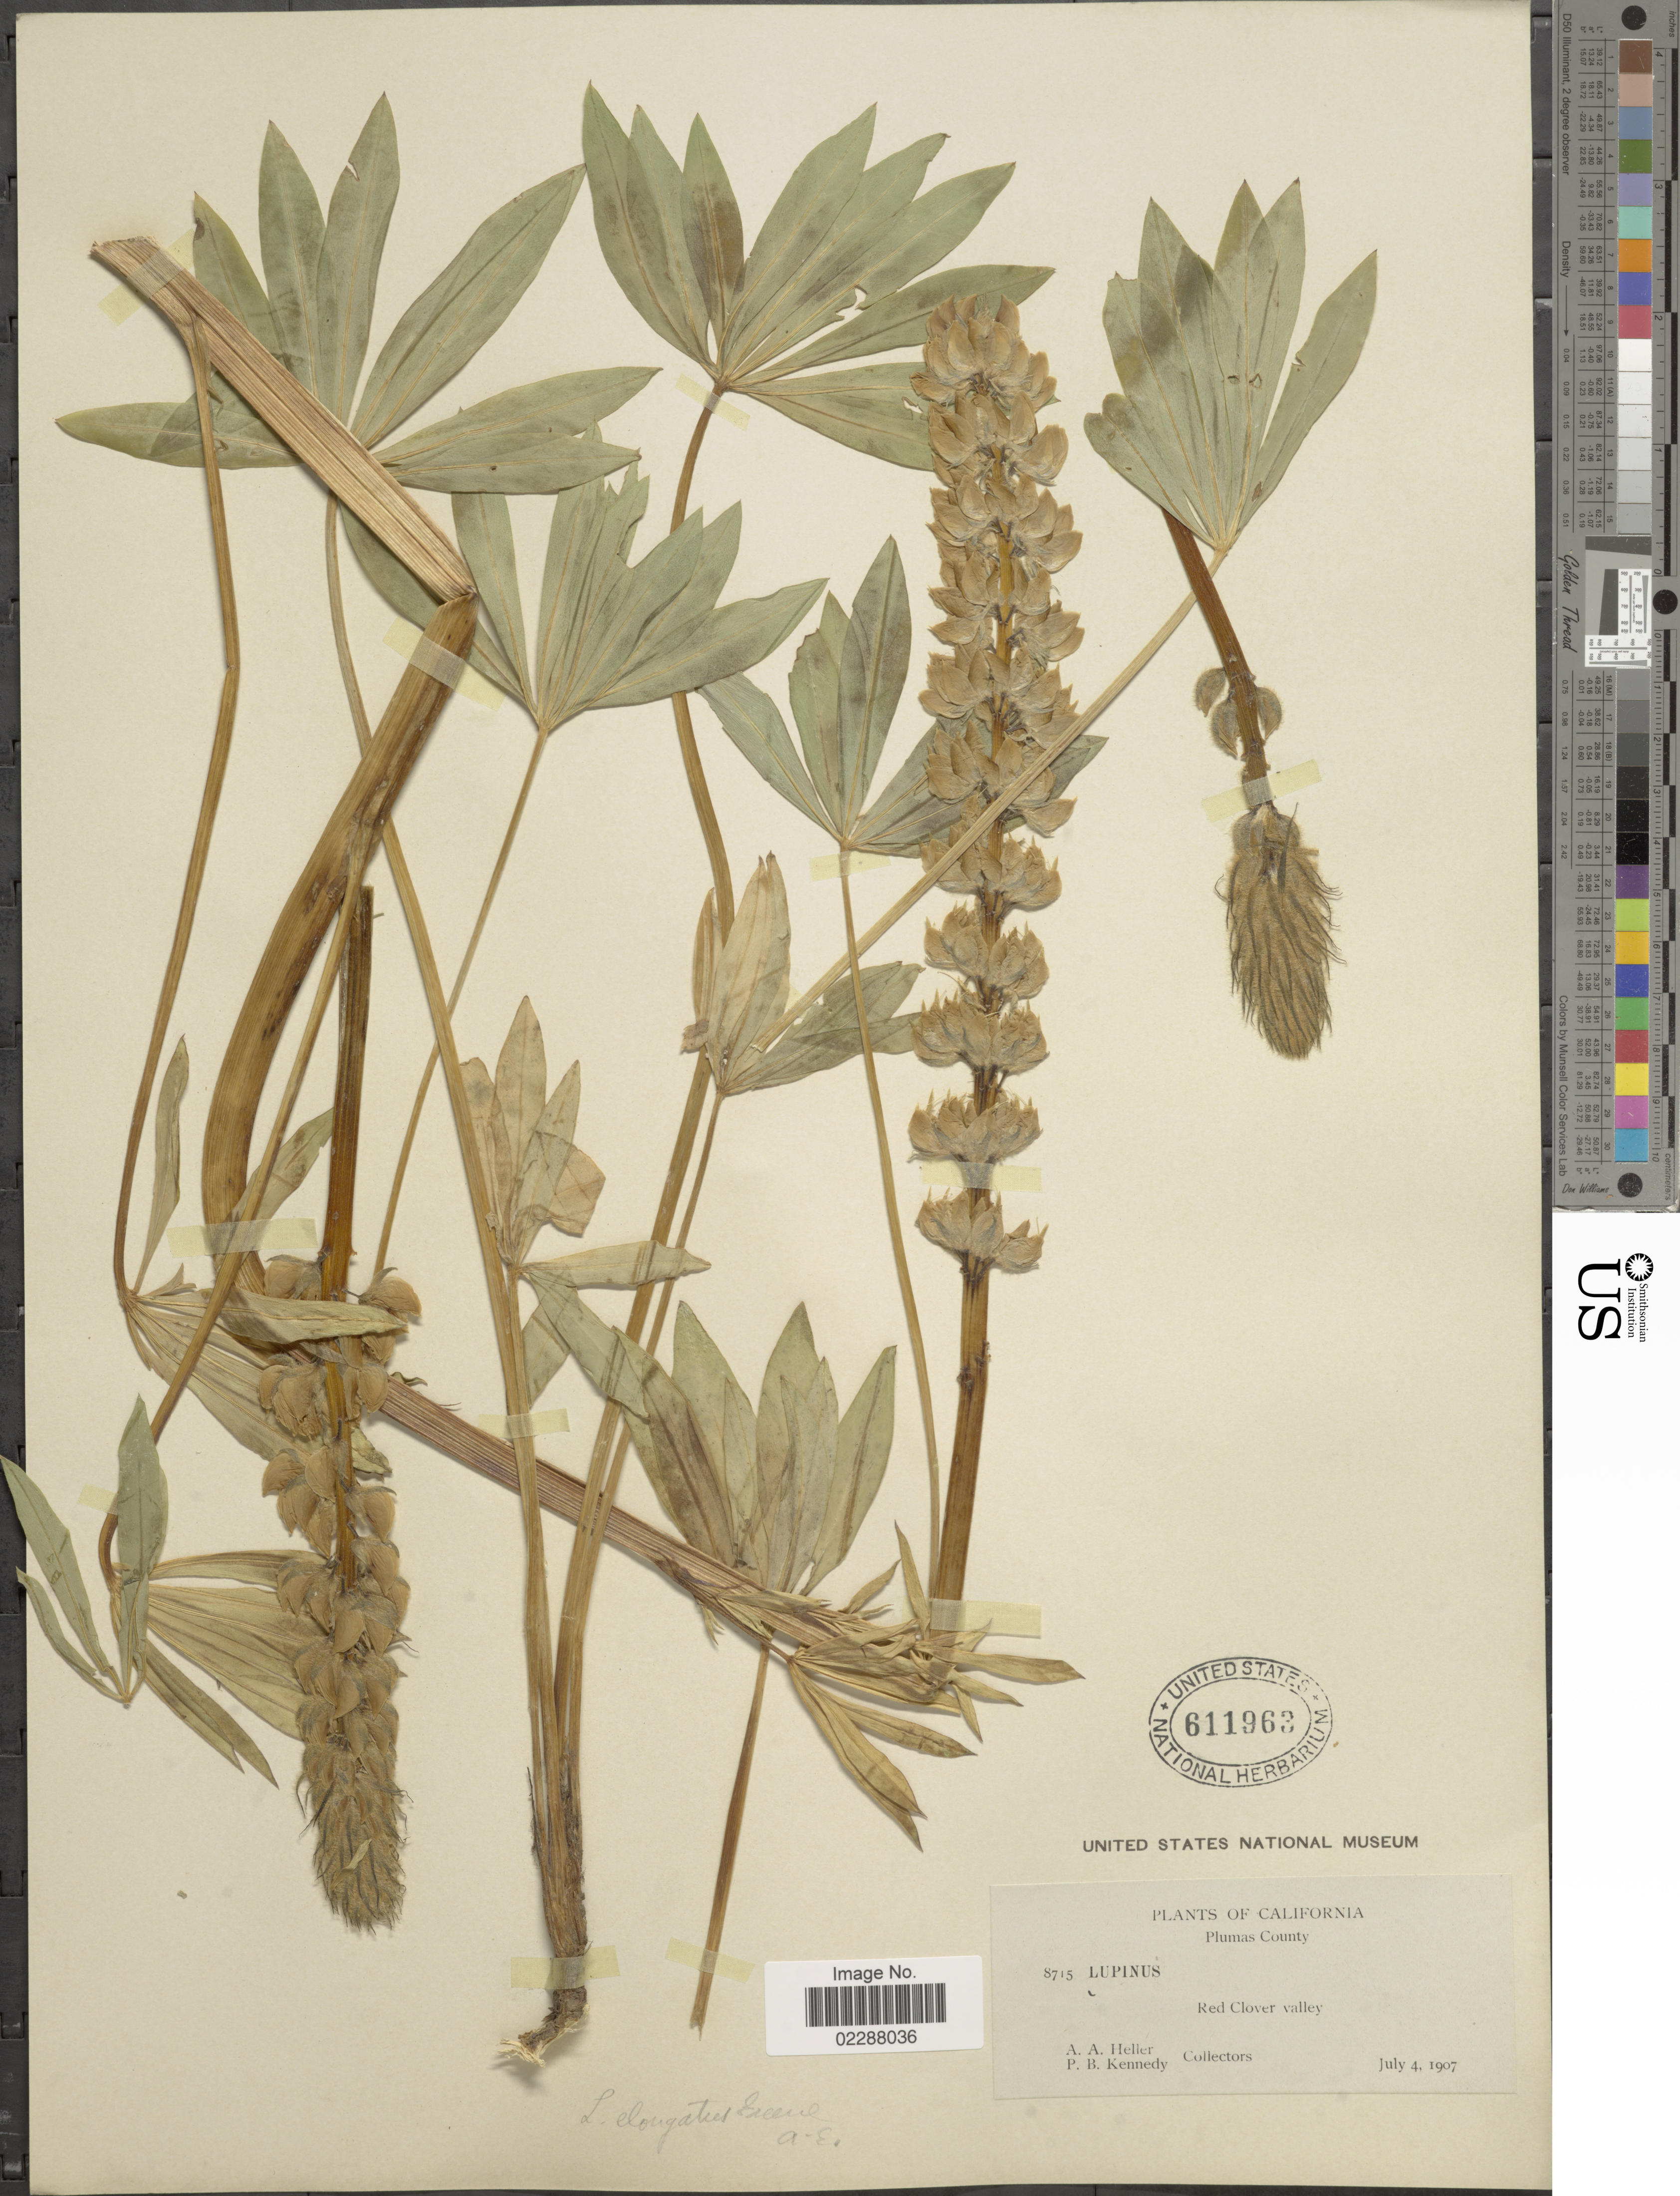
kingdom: Plantae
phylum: Tracheophyta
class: Magnoliopsida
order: Fabales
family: Fabaceae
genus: Lupinus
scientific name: Lupinus superbus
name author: A. Heller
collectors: A. A. Heller & P. B. Kennedy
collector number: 8715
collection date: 1907-07-04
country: United States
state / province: California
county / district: Plumas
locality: Plumas County, Red Clover valley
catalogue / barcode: US 611963